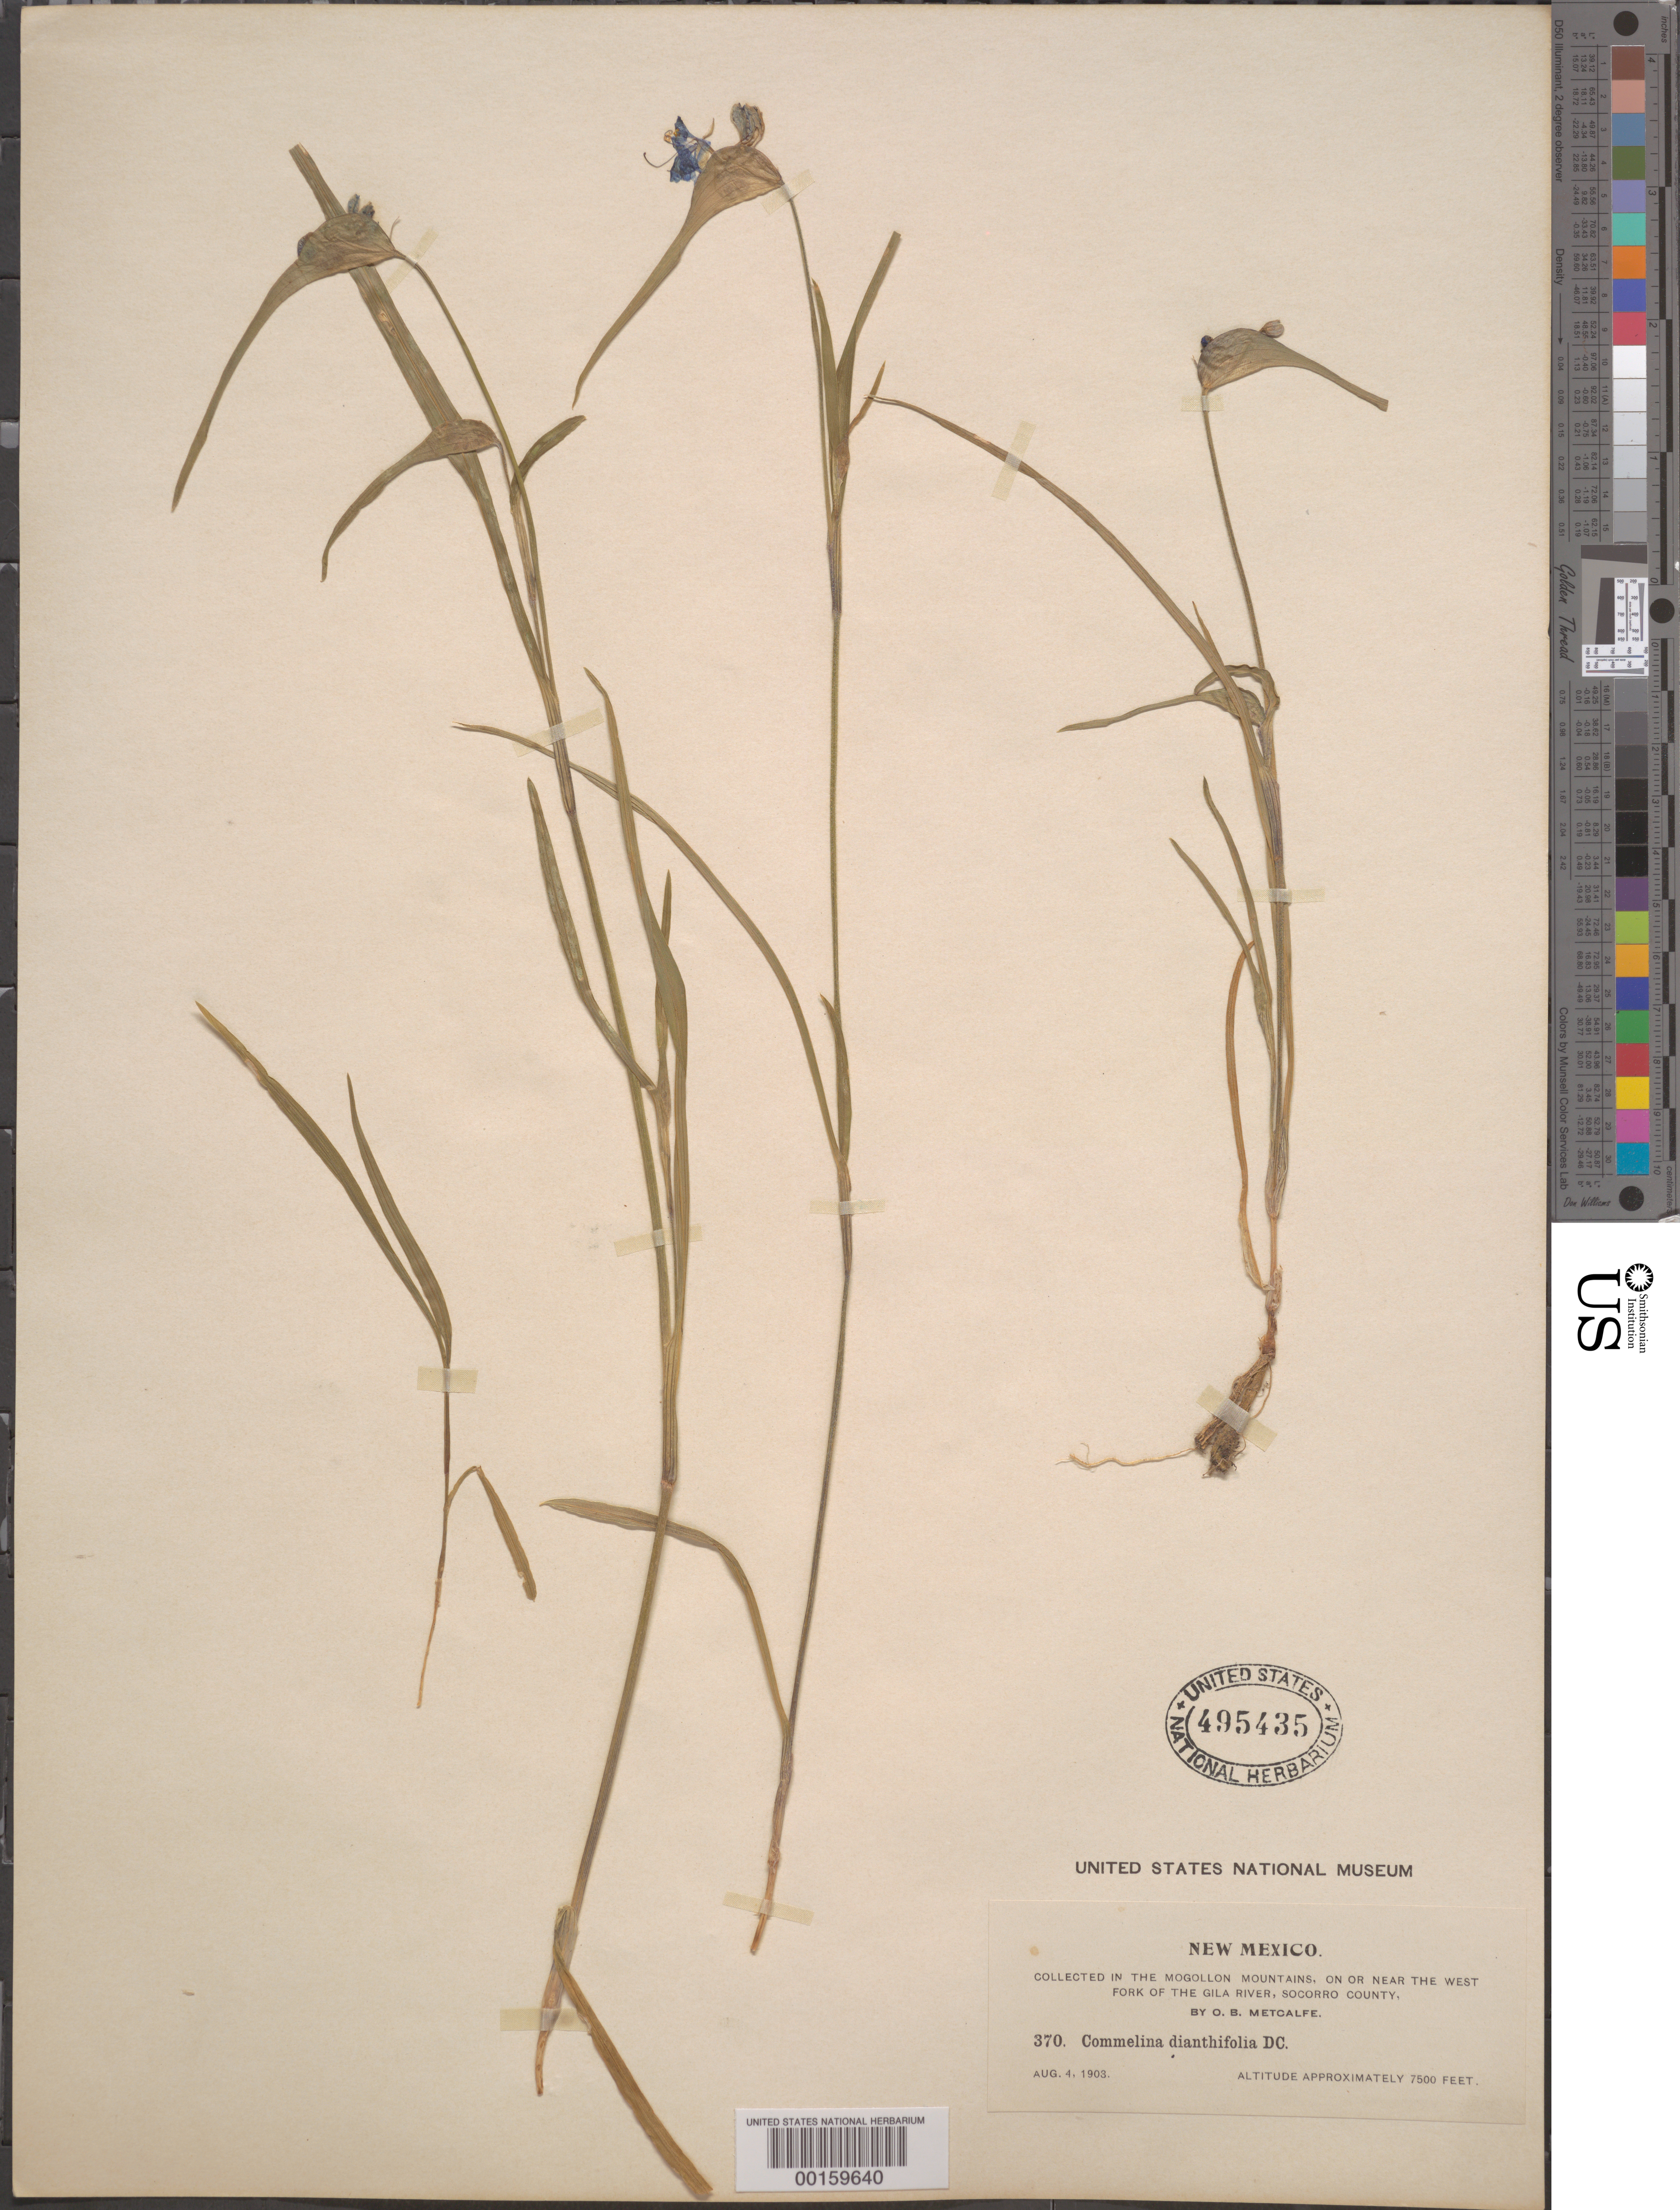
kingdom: Plantae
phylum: Tracheophyta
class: Liliopsida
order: Commelinales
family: Commelinaceae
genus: Commelina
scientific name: Commelina dianthifolia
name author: Redouté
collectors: O. B. Metcalfe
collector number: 370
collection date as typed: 04 Aug 1903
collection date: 1903-08-04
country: United States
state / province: New Mexico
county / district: Socorro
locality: Mogollon mts. enar the w fork of the gila river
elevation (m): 2288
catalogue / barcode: US 495435